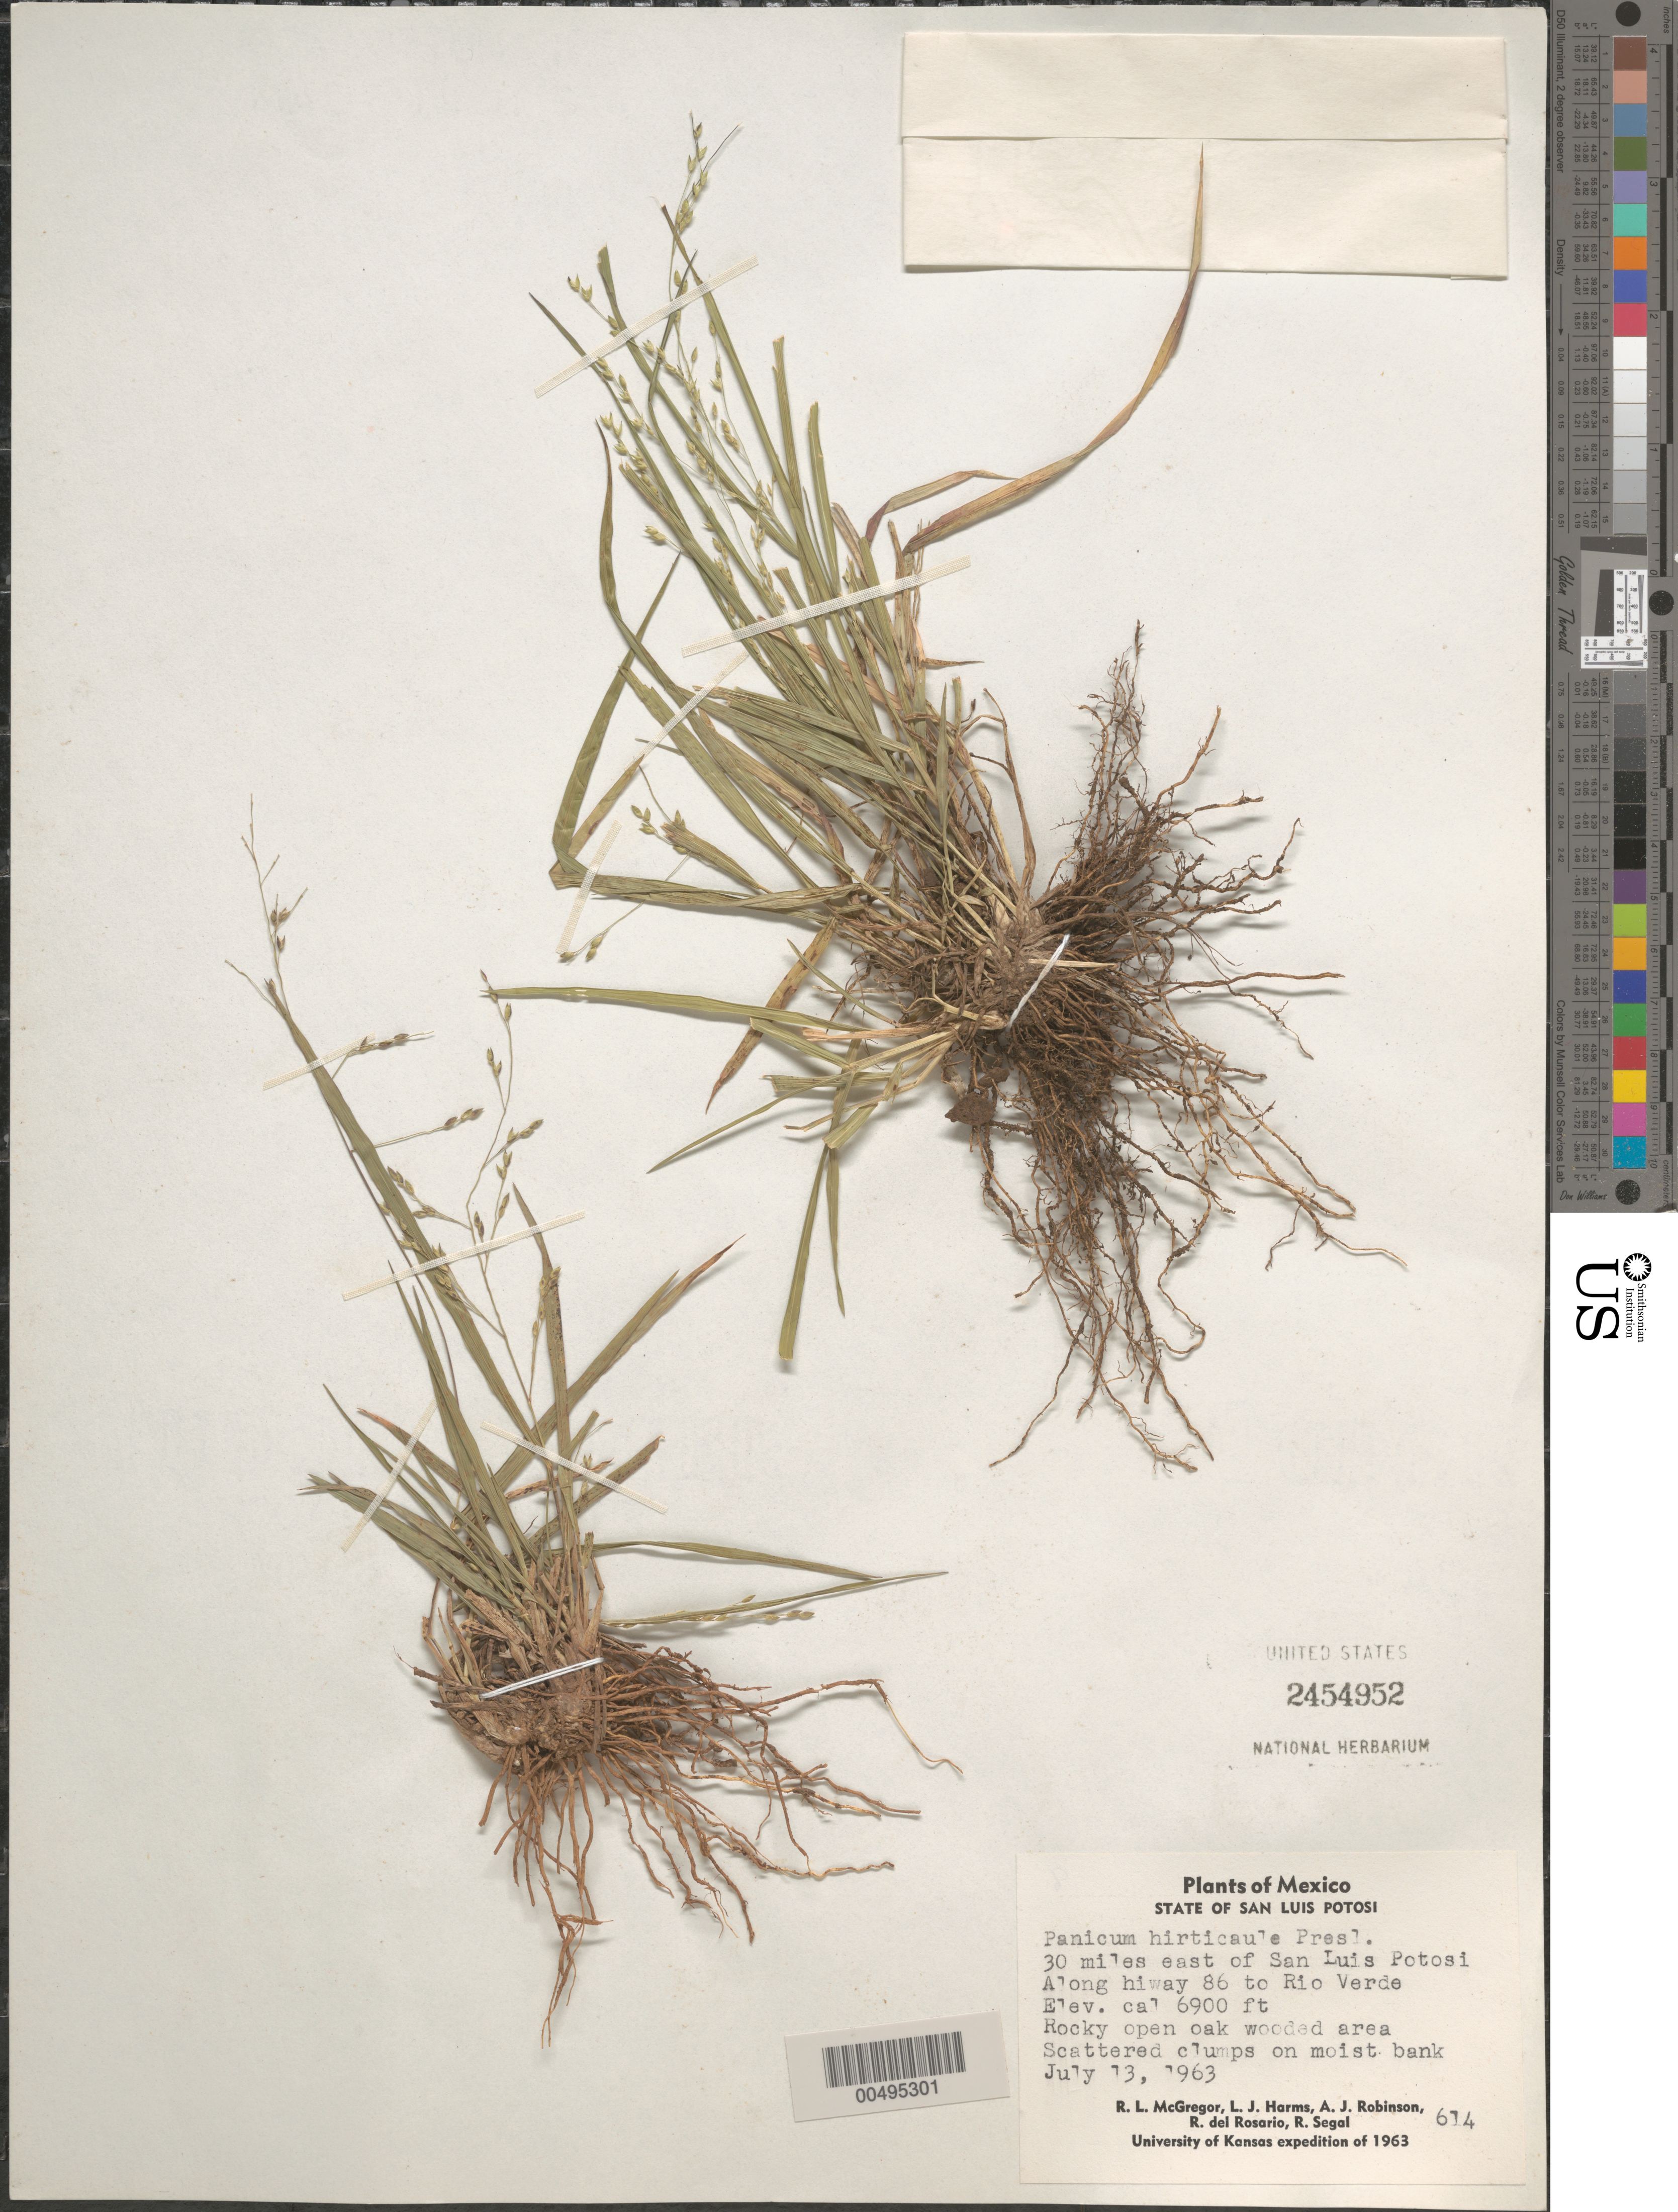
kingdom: Plantae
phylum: Tracheophyta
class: Liliopsida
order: Poales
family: Poaceae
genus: Panicum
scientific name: Panicum hirticaule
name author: J. Presl in C. Presl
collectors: R. McGregor, L. Harms, A. J. Robinson & R. Segal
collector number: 614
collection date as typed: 13 Jul 1963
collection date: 1963-07-13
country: Mexico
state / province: San Luis Potosi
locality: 30 mi E of San Luis Potosi, along hwy 86 to Rio Verde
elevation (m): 2103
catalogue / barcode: US 2454952